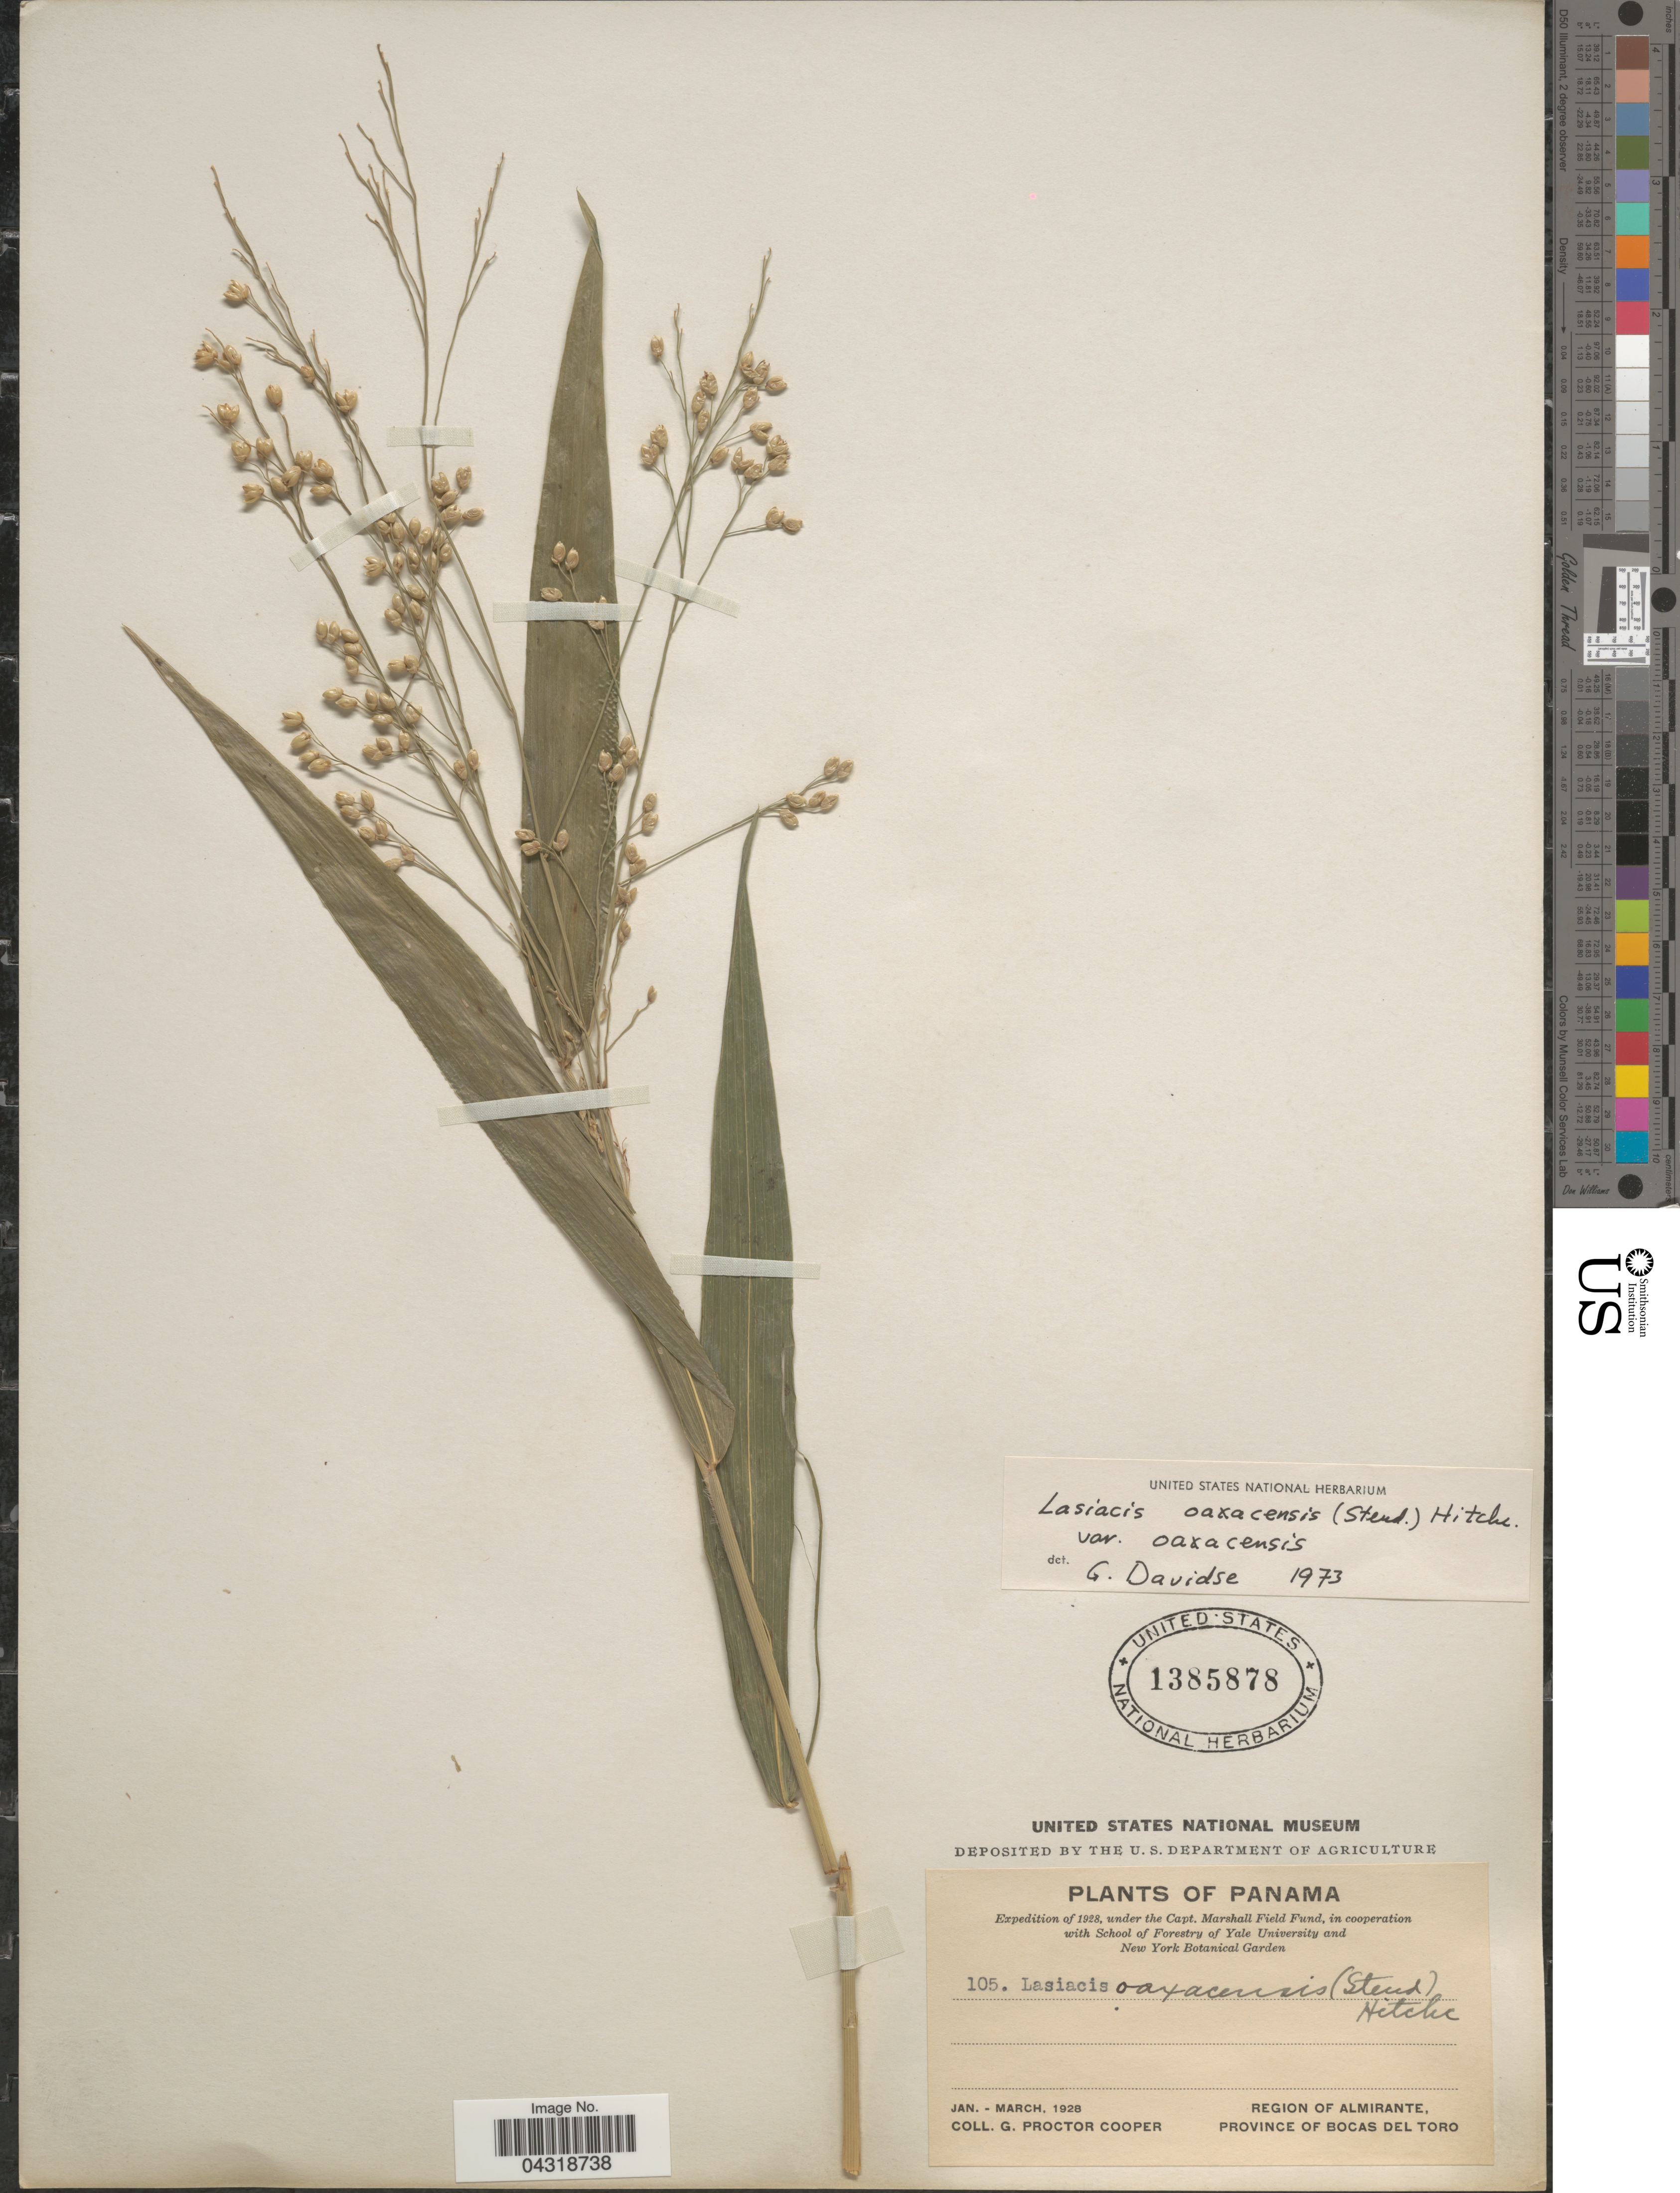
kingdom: Plantae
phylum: Tracheophyta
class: Liliopsida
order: Poales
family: Poaceae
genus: Lasiacis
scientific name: Lasiacis oaxacensis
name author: (Steud.) Hitchc.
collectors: G. Cooper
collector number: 105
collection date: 1928-01/1928-03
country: Panama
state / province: Bocas del Toro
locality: Expedition of 1928, under the Capt. Marshall Field Fund, in cooperation with School of Forestry of Yale University and New York Botanical Garden. Region of Almirante.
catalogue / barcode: US 1385878